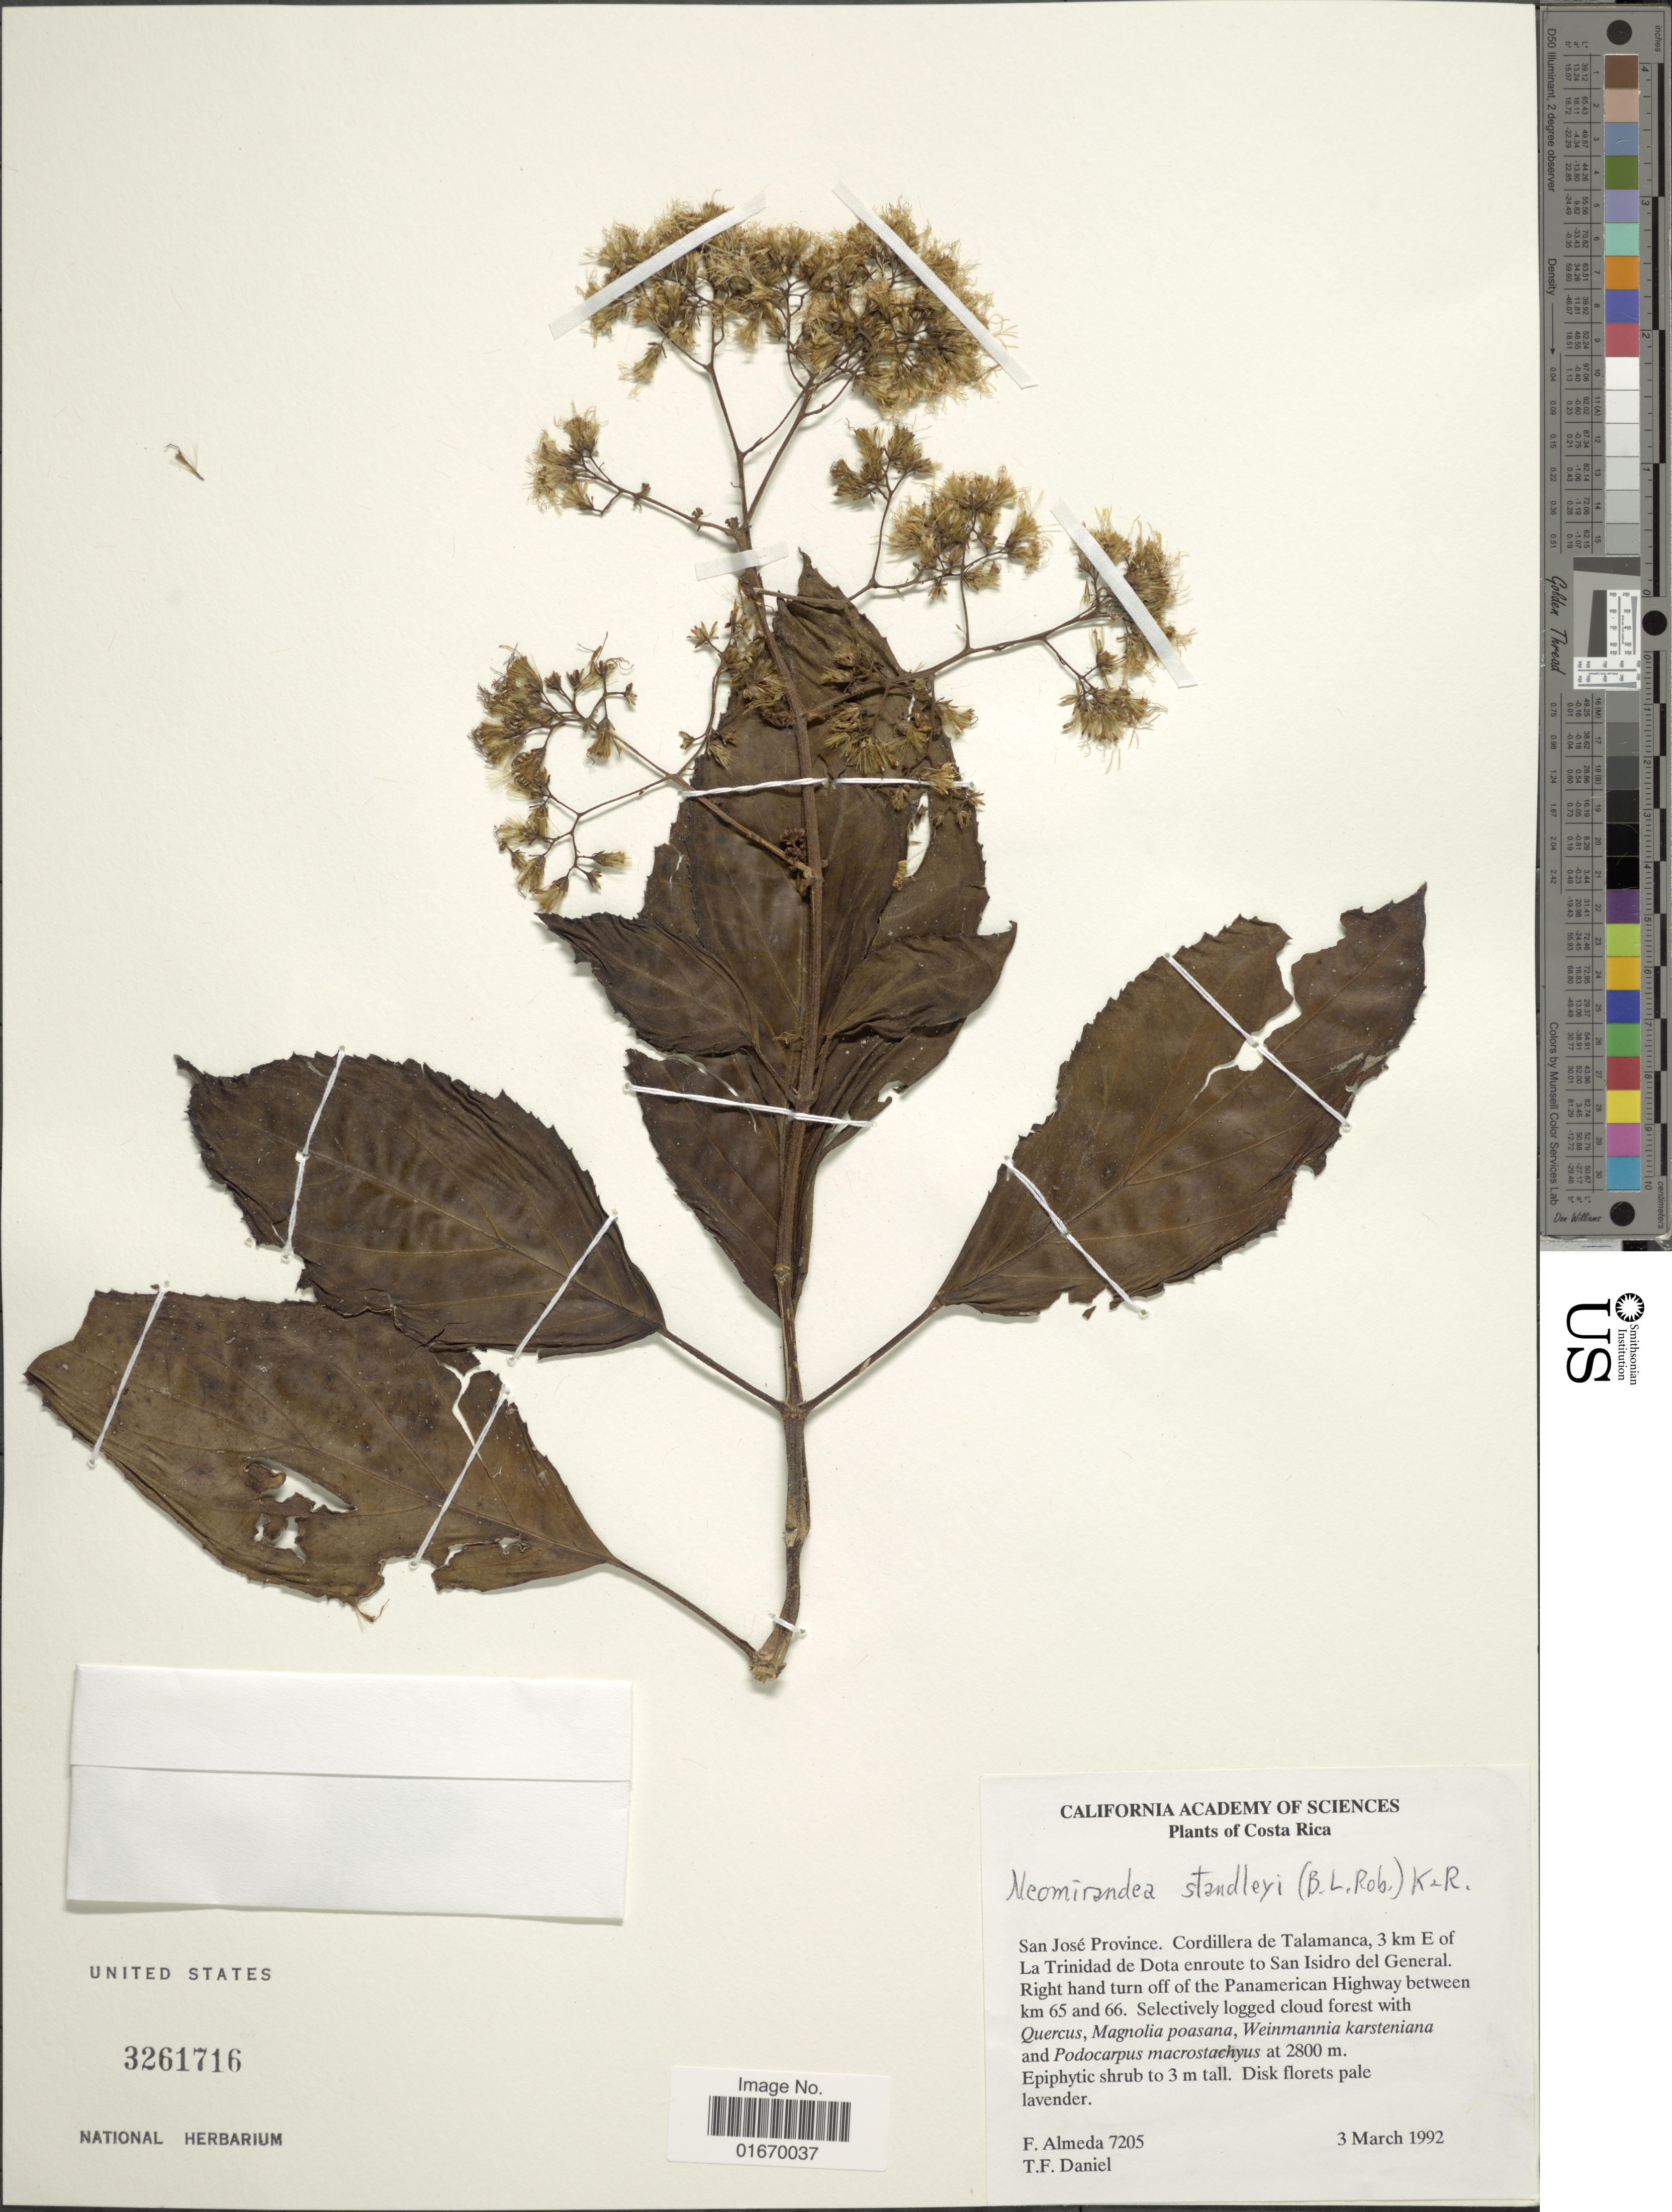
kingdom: Plantae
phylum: Tracheophyta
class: Magnoliopsida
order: Asterales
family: Asteraceae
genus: Neomirandea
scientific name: Neomirandea standleyi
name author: (B.L. Rob.) R.M. King & H. Rob.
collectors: F. Almeda & T. F. Daniel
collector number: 7205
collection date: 1992-03-03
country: Costa Rica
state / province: San José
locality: Cordillera de Talamanca, 3 km E of La Trinidad de Dota enroute to San Isidro del General, right hand turn off of the Panamerican Highway between km 65 and 66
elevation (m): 2800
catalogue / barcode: US 3261716